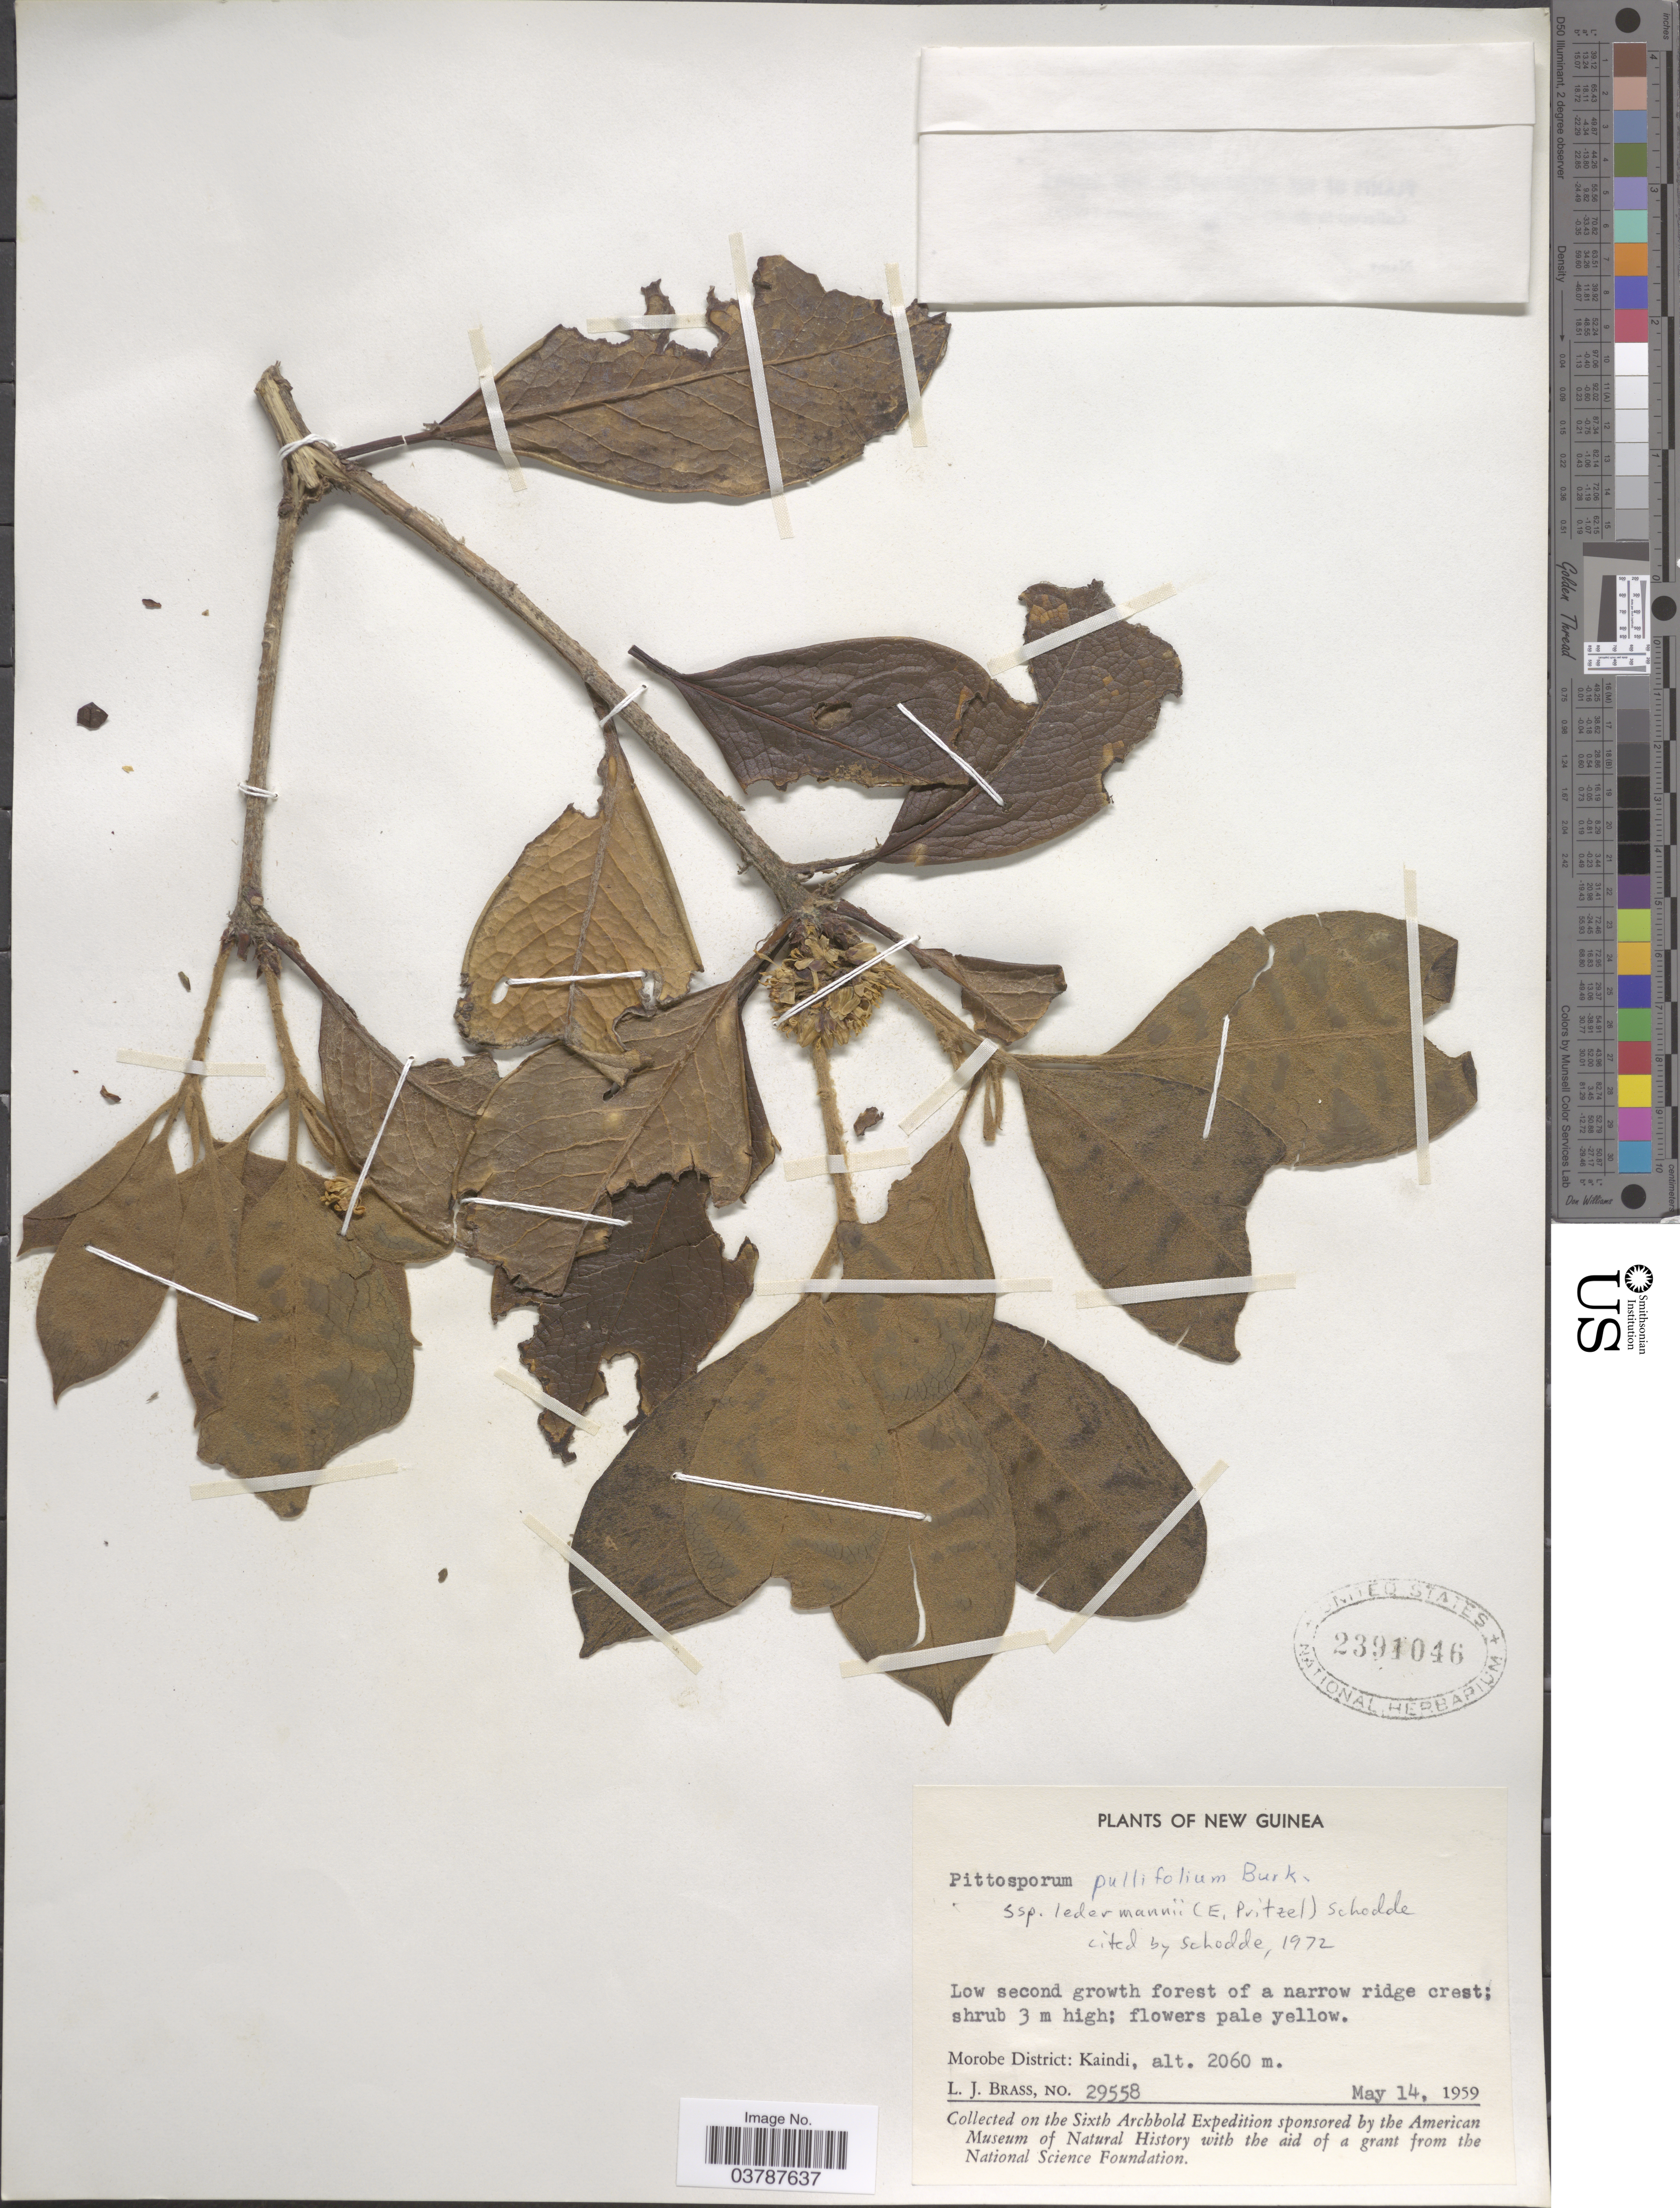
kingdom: Plantae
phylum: Tracheophyta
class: Magnoliopsida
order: Apiales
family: Pittosporaceae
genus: Pittosporum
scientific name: Pittosporum pullifolium subsp. ledermannii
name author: (E. Pritz.) Schodde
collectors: L. J. Brass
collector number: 29558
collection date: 1959-05-14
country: Papua New Guinea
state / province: Morobe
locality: New Guinea. Morobe District: Kaindi.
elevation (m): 2060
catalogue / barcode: US 2391046